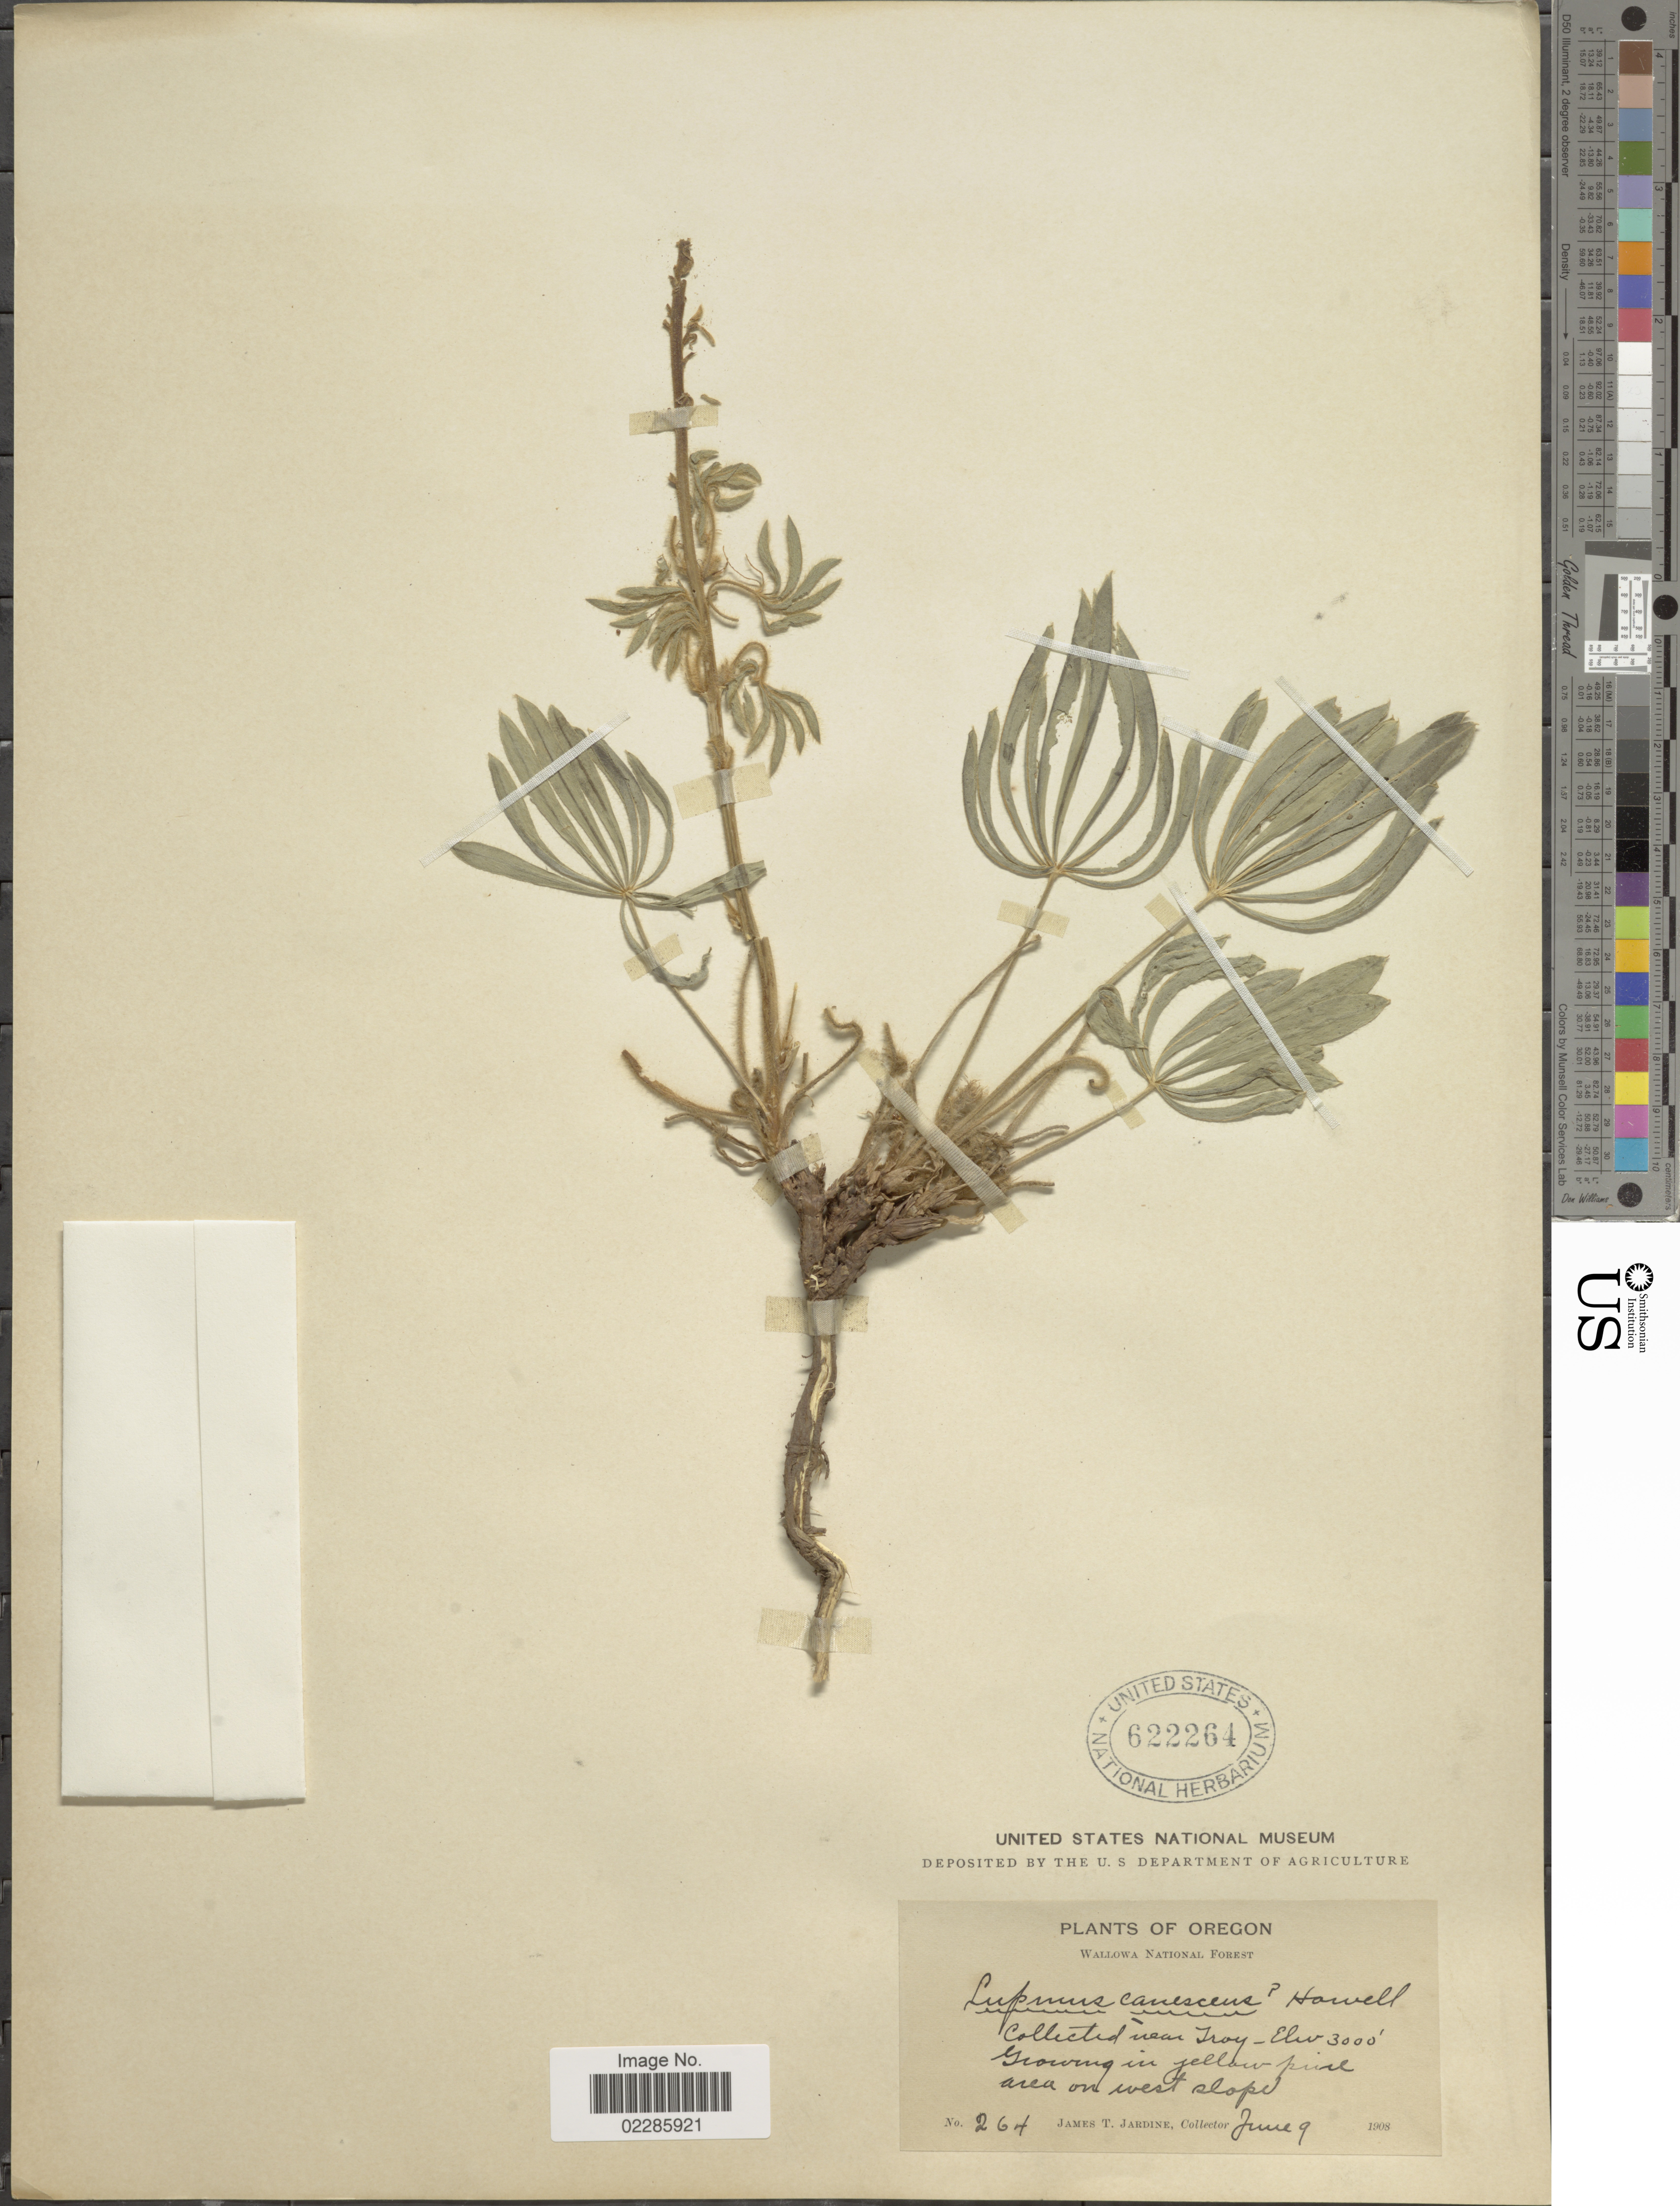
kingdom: Plantae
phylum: Tracheophyta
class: Magnoliopsida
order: Fabales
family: Fabaceae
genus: Lupinus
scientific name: Lupinus leucophyllus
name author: Douglas ex Lindl.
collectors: J. T. Jardine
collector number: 264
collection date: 1908-06-09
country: United States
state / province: Oregon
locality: Wallowa National Forest, Collected near Iroy, Growing in yellow pine area on west slope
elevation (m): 914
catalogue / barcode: US 622264